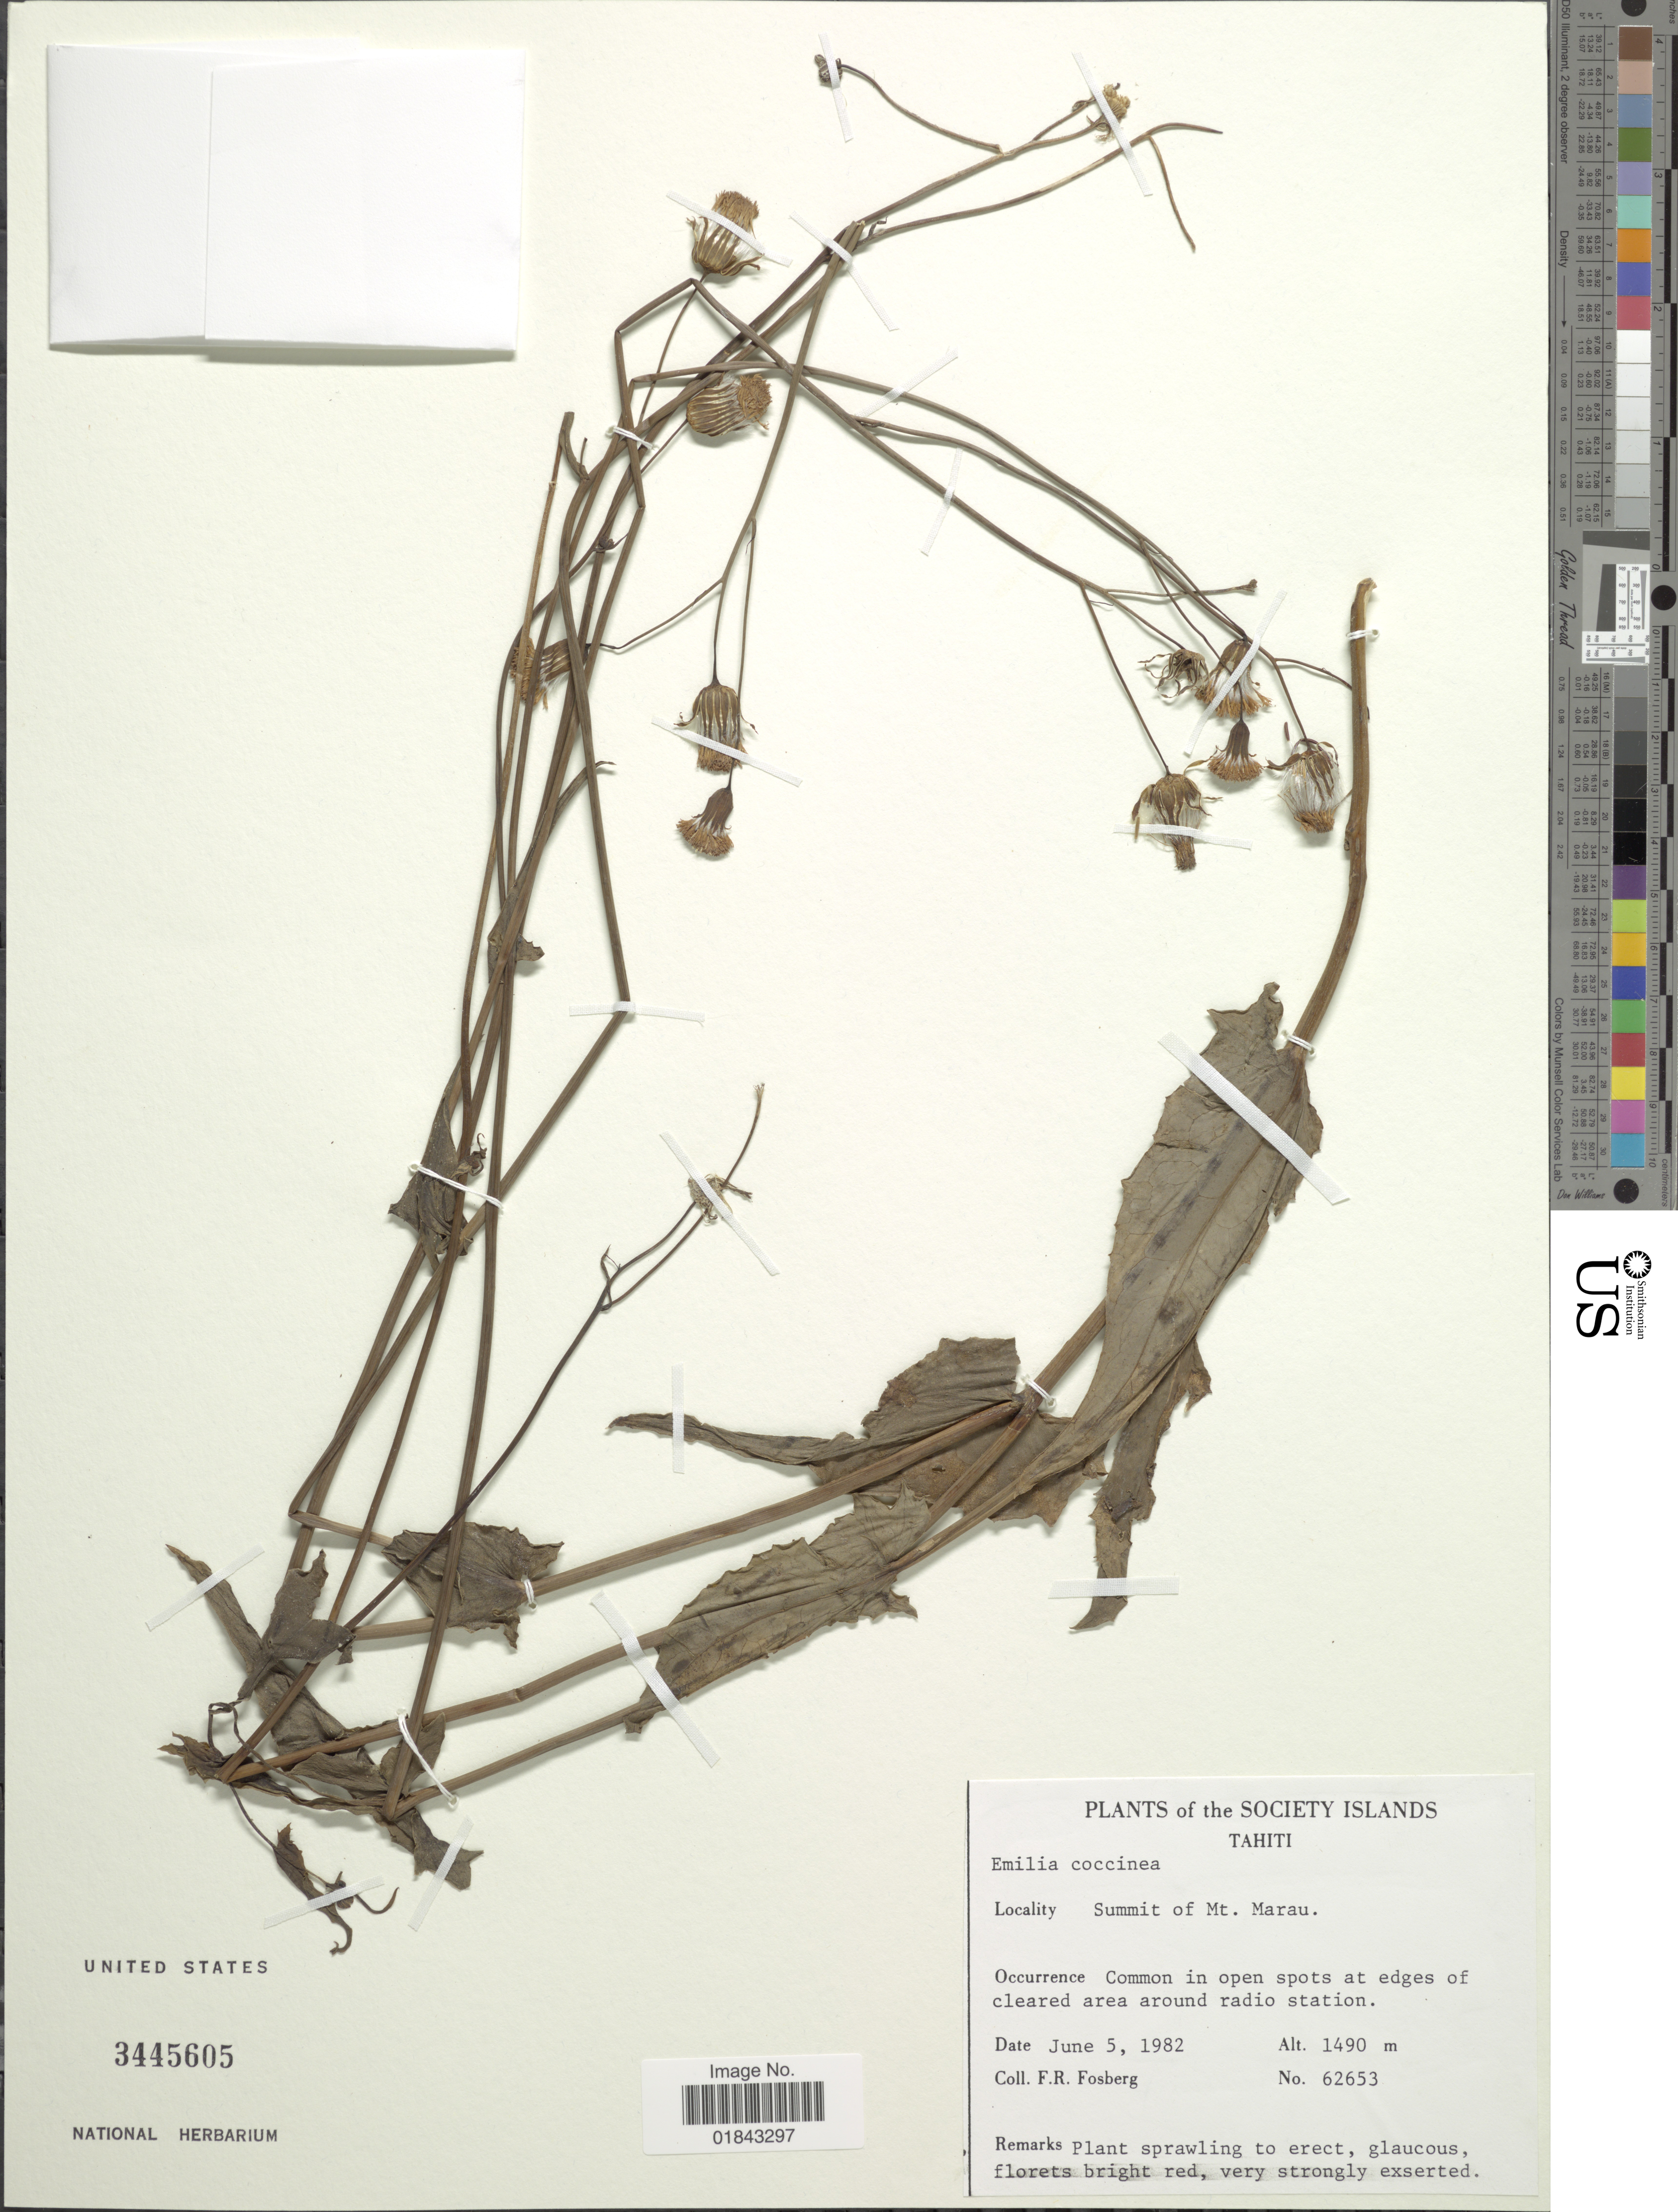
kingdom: Plantae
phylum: Tracheophyta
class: Magnoliopsida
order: Asterales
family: Asteraceae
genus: Emilia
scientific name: Emilia coccinea (Sims) Sweet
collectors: F. R. Fosberg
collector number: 62653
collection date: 1982-06-05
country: French Polynesia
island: Tahiti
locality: Society Islands, Tahiti, Summit of Mt. Marau, common in open spots at edges of cleared area around radio station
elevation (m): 1490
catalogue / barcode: US 3445605